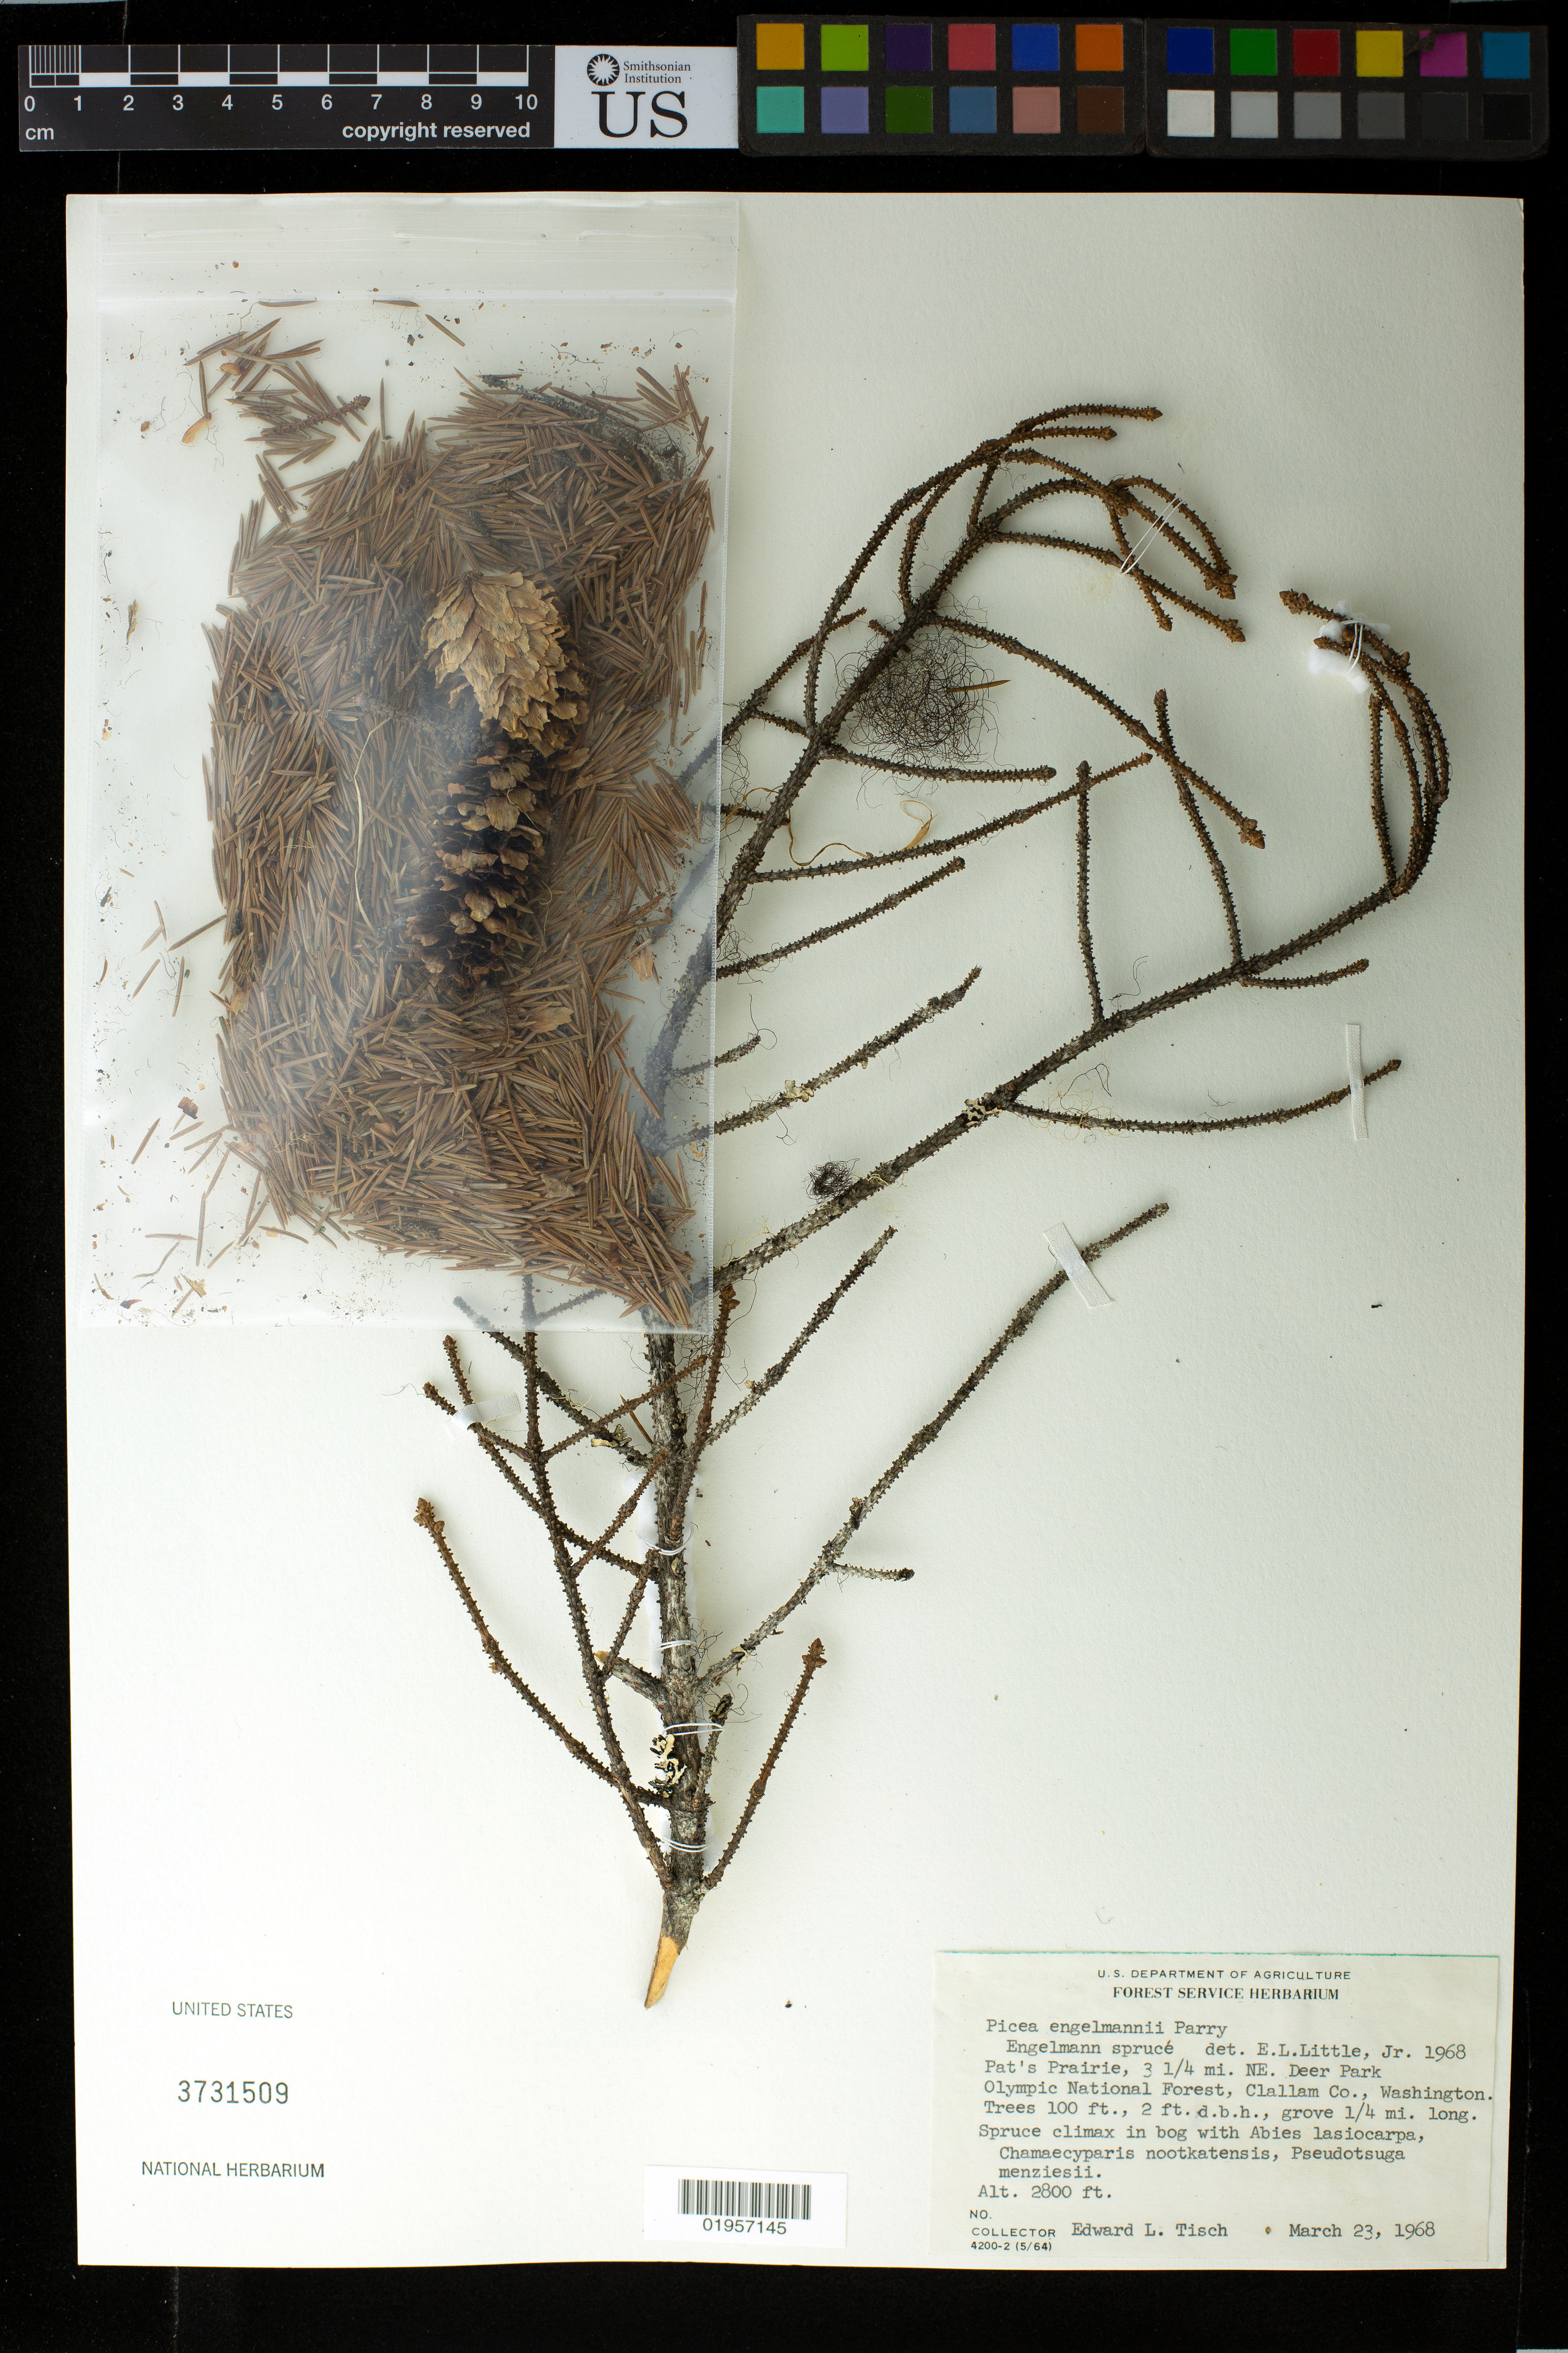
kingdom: Plantae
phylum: Tracheophyta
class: Pinopsida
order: Pinales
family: Pinaceae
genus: Picea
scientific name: Picea engelmannii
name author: Parry ex Engelm.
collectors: E. Tisch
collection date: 1968-03-23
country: United States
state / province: Washington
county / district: Clallam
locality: Olympic National Forest, Pat's Prairie, 3 1/4 mi. NE Deer Park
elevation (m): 2800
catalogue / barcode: US 3731509